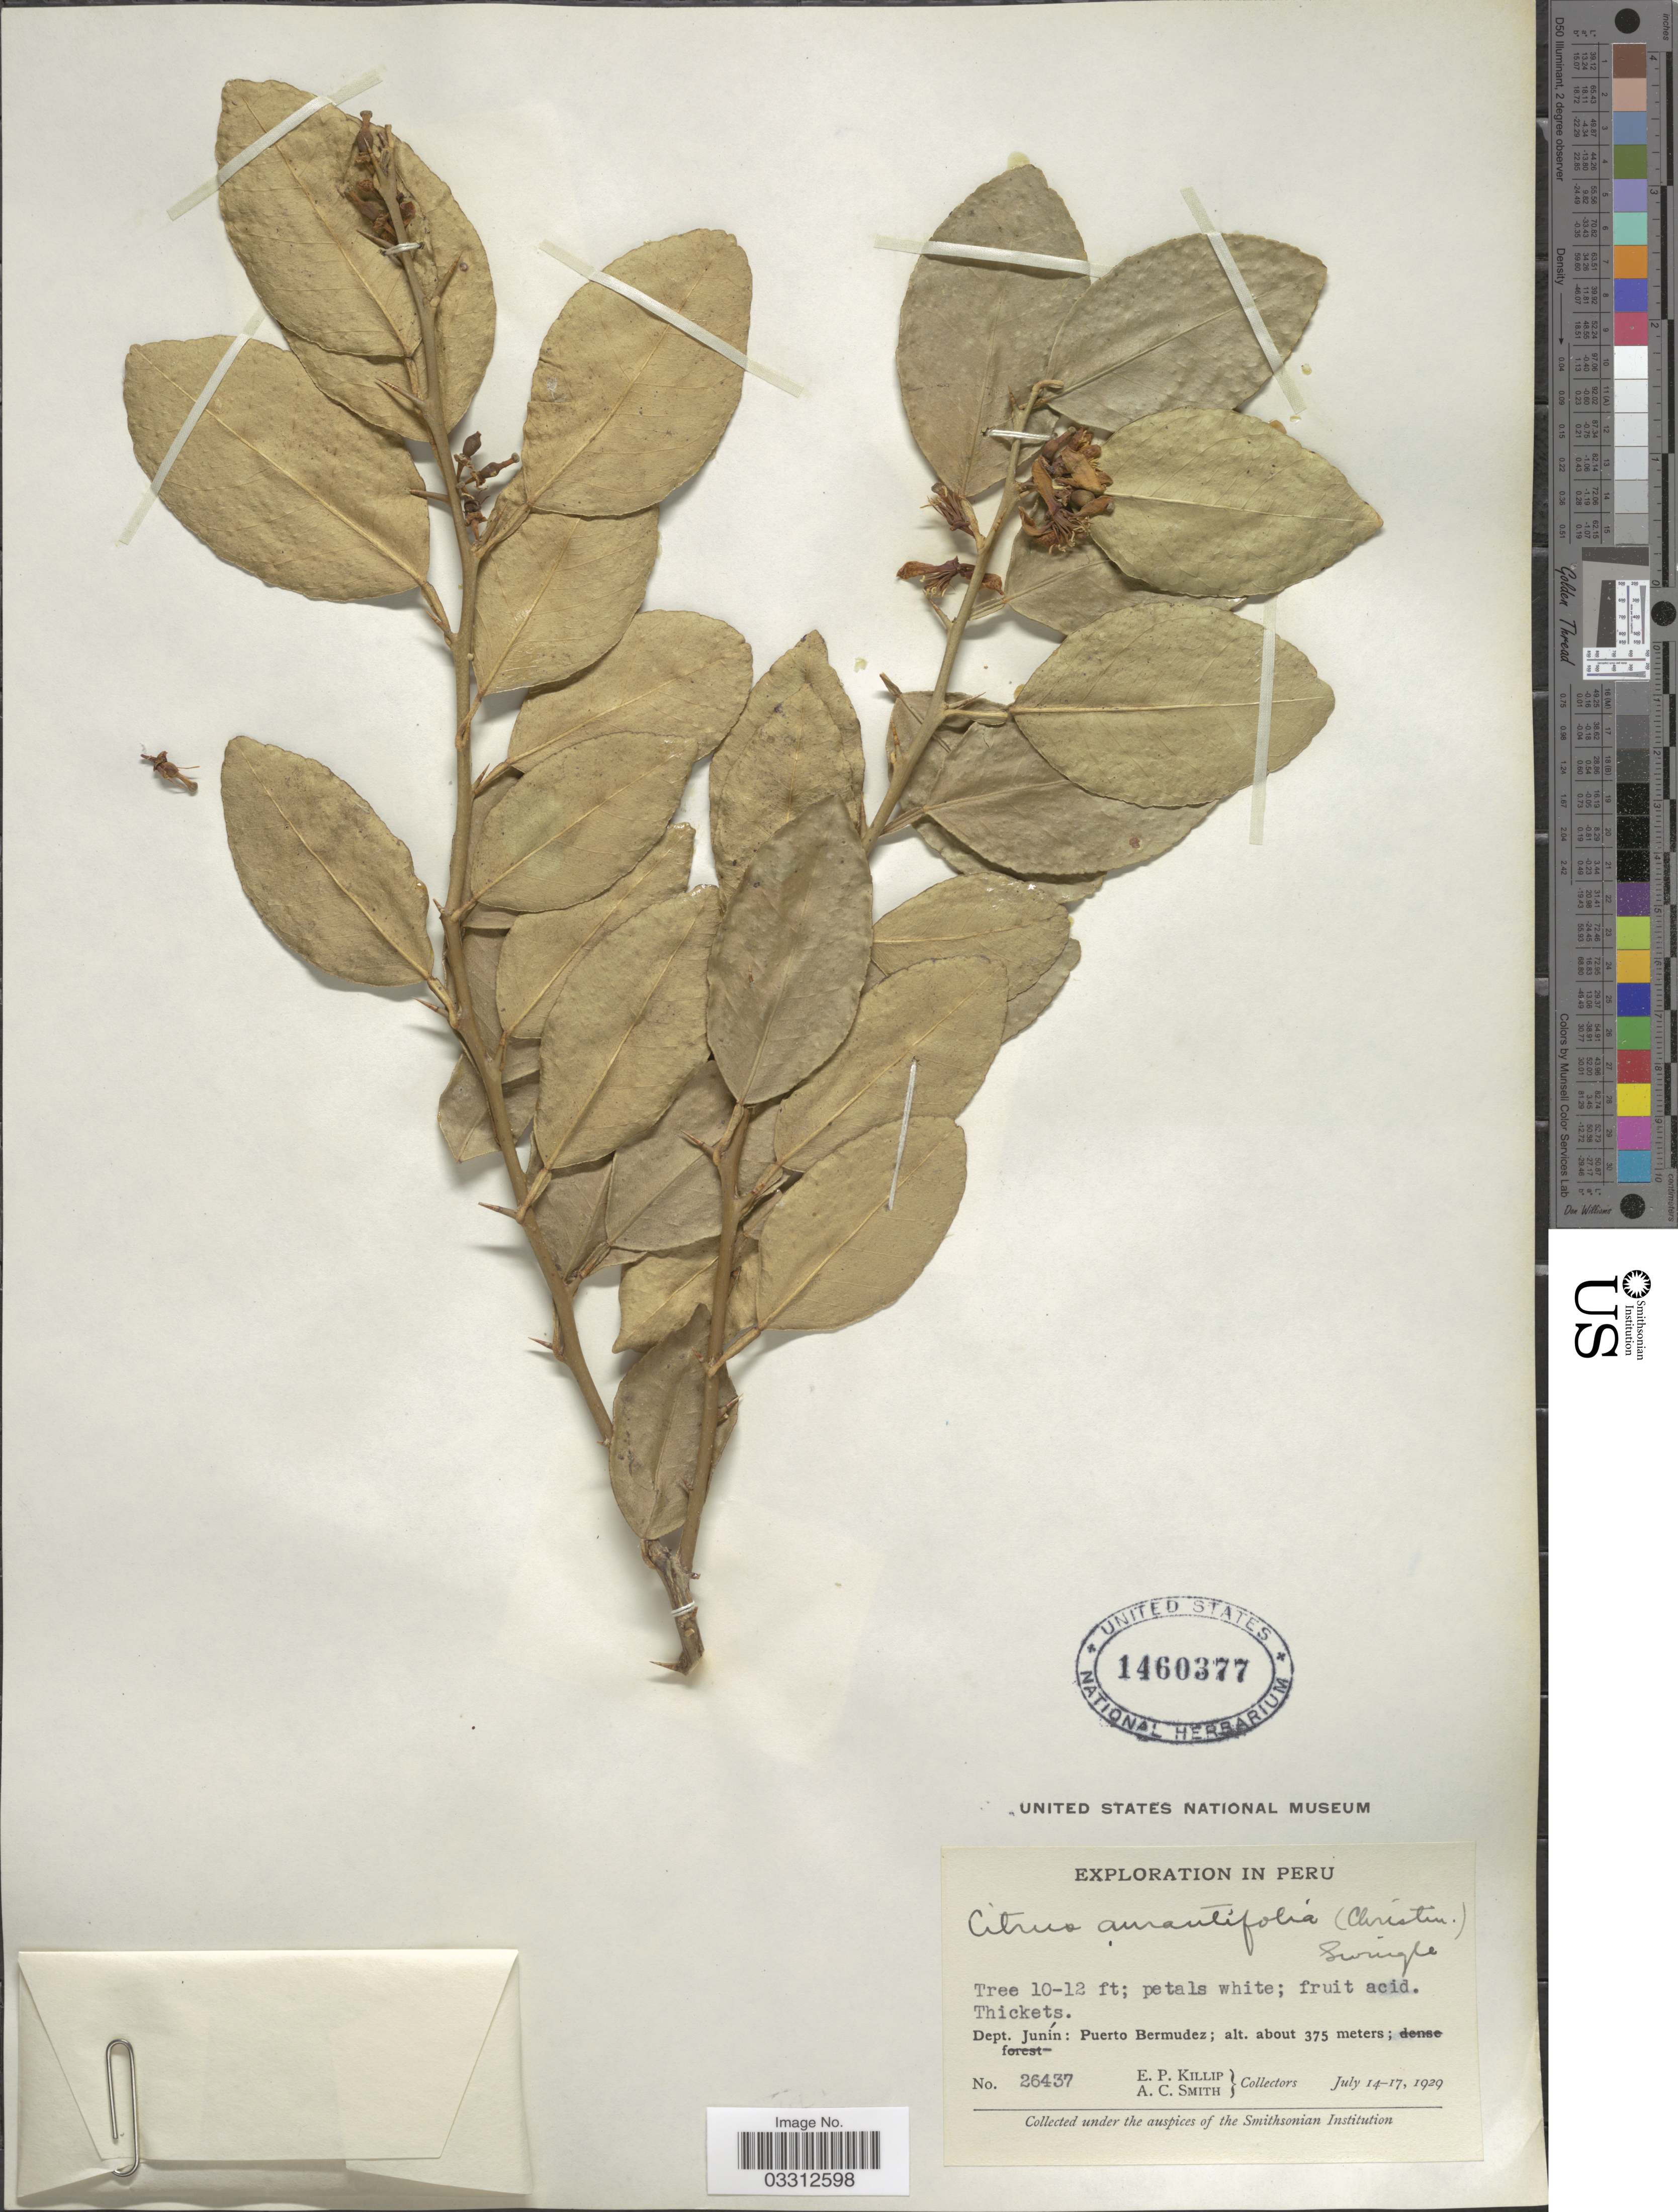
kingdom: Plantae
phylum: Tracheophyta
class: Magnoliopsida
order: Sapindales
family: Rutaceae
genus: Citrus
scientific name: Citrus x aurantifolia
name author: (Christm.) Swingle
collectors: E. P. Killip & A. C. Smith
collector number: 26437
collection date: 1929-07-14/1929-07-17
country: Peru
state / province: Junín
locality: Dept. Junín: Puerto Bermudez.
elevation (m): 375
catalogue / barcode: US 1460377